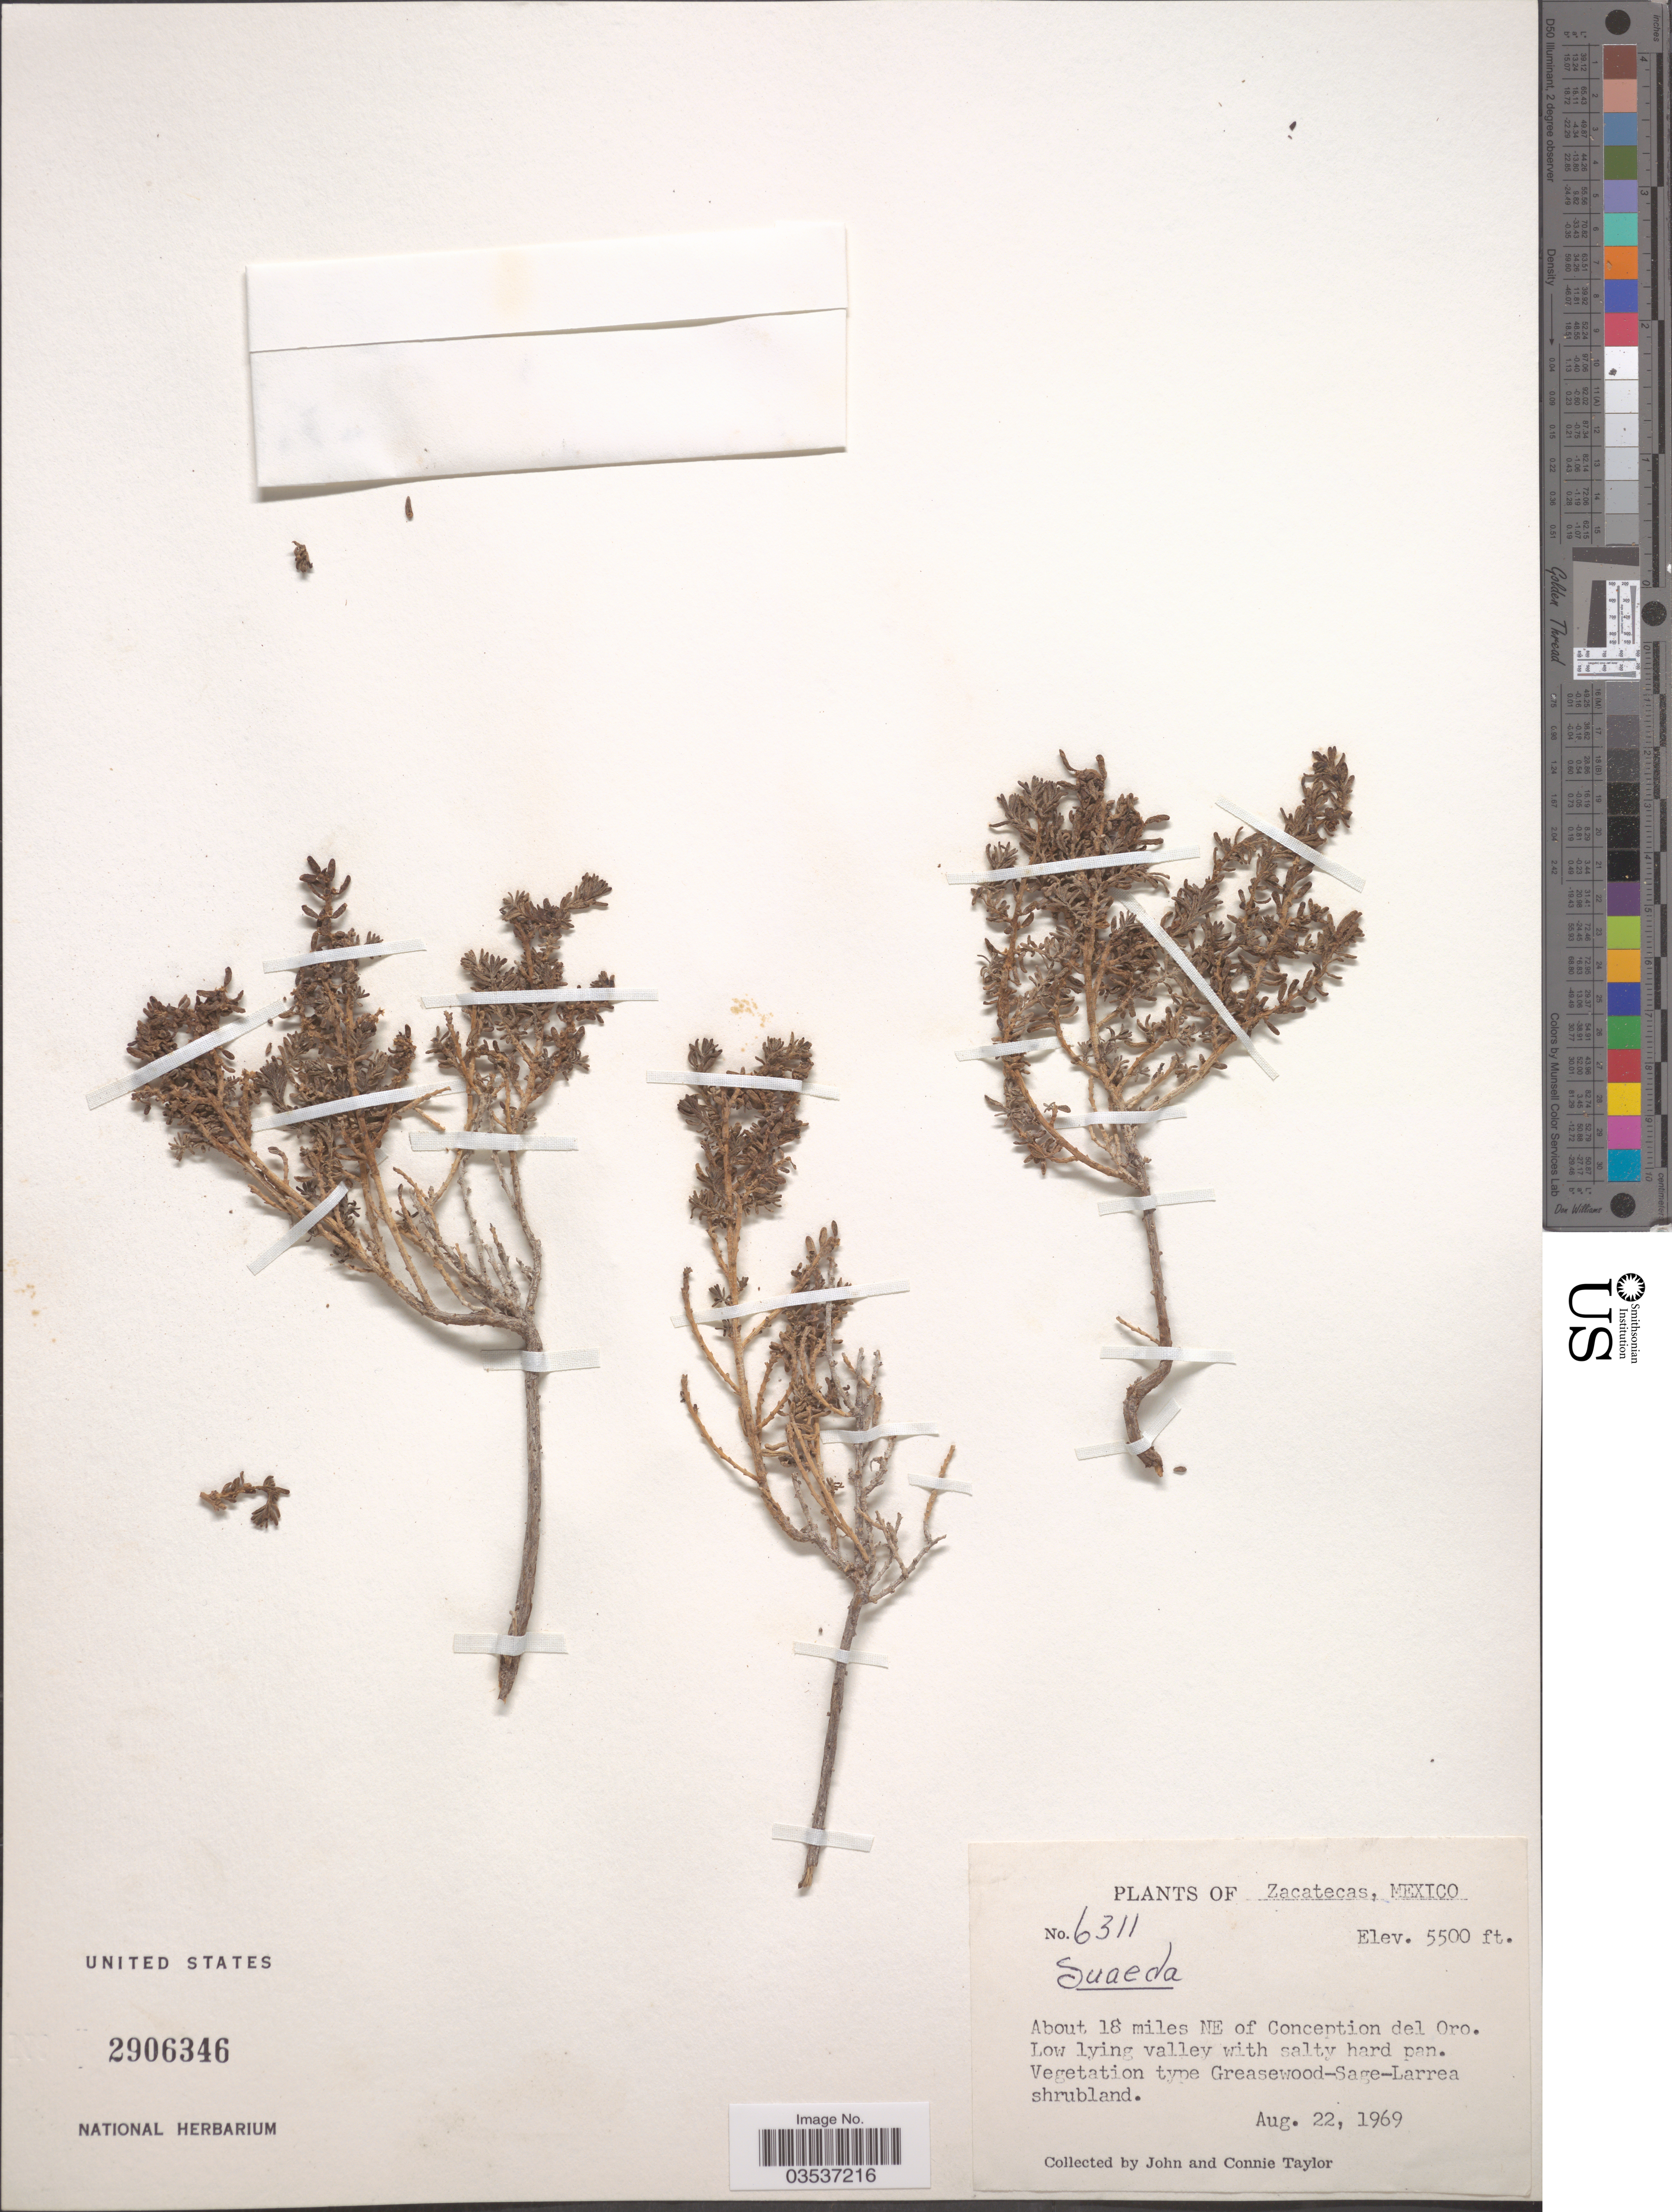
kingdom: Plantae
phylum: Tracheophyta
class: Magnoliopsida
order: Caryophyllales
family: Amaranthaceae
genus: Suaeda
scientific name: Suaeda sp.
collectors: J. Taylor & C. Taylor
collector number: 6311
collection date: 1969-08-22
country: Mexico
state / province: Zacatecas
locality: About 18 miles NE of Conception del Oro.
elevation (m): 1676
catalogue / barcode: US 2906346